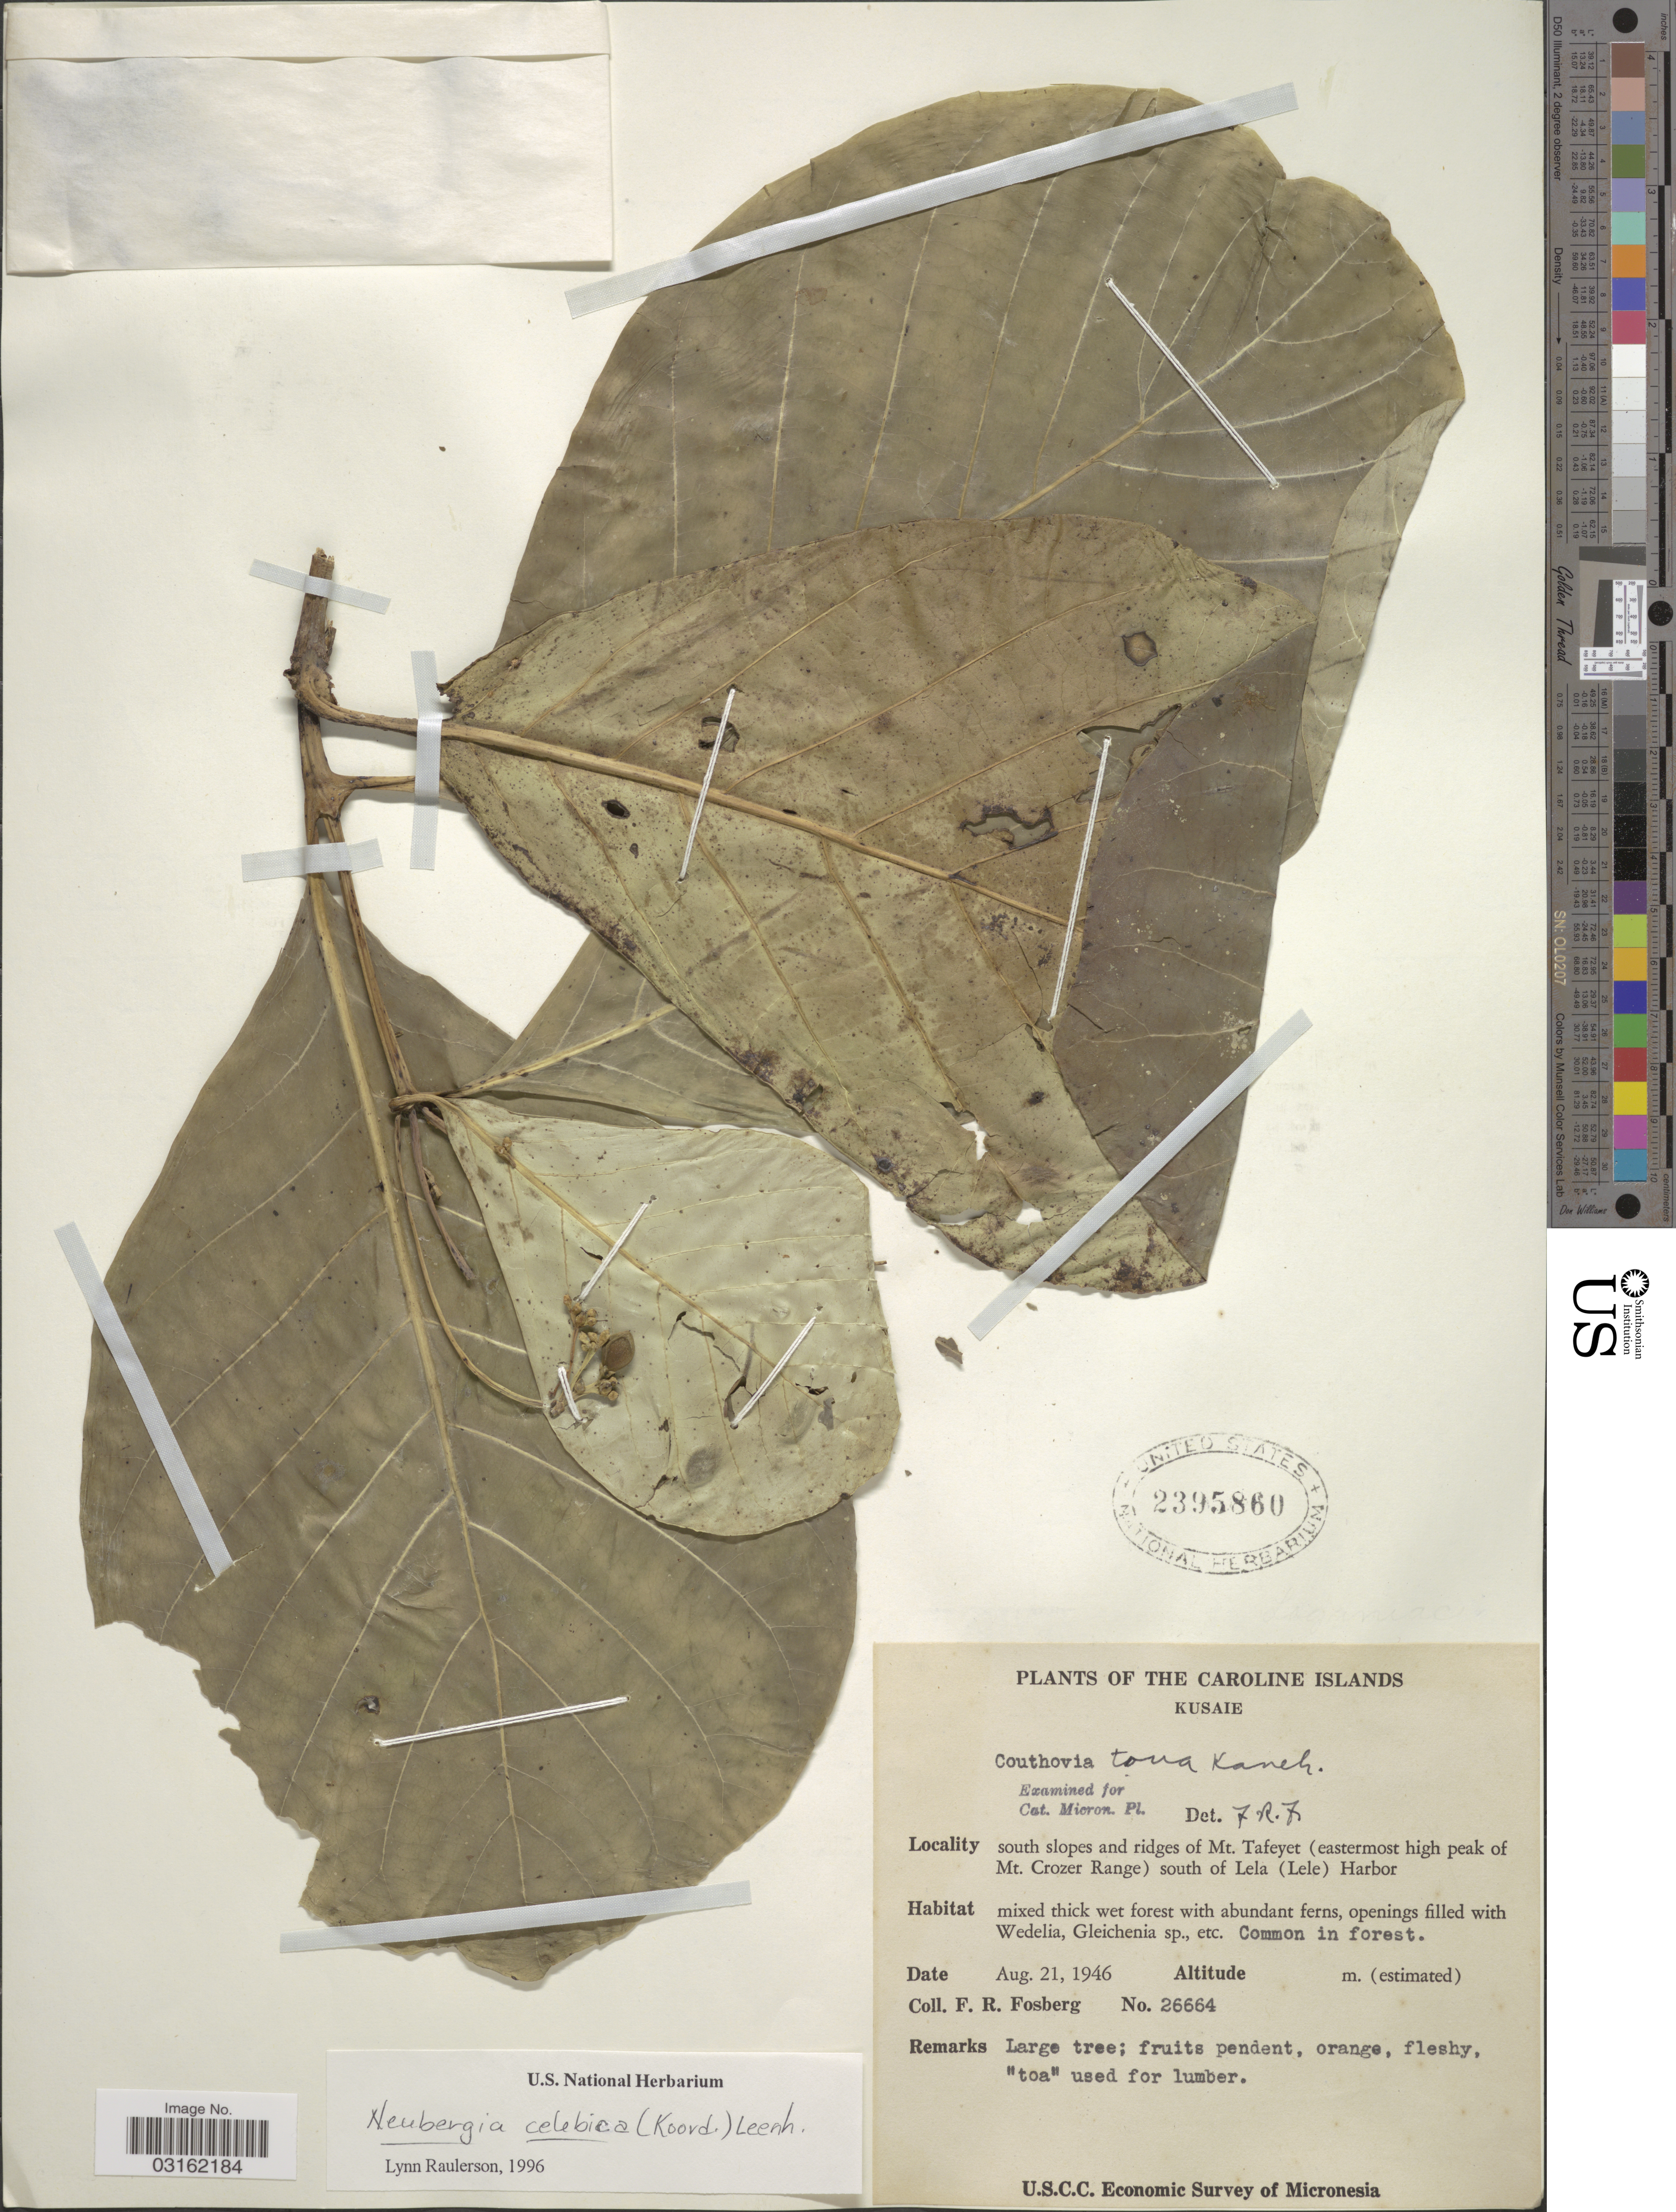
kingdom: Plantae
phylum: Tracheophyta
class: Magnoliopsida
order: Gentianales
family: Loganiaceae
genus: Neuburgia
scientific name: Neuburgia celebica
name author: (Koord.) Leenh.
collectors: F. R. Fosberg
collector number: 26664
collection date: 1946-08-21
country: Micronesia, Federated States of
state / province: Kosrae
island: Kosrae [Kusaie]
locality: The Carolina Islands, Kusaie, south slopes and ridges of Mt. Tafeyet (eastermost high peak of Mt. Crozer Range) south of Lela (Lele) Harbor.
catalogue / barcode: US 2395860